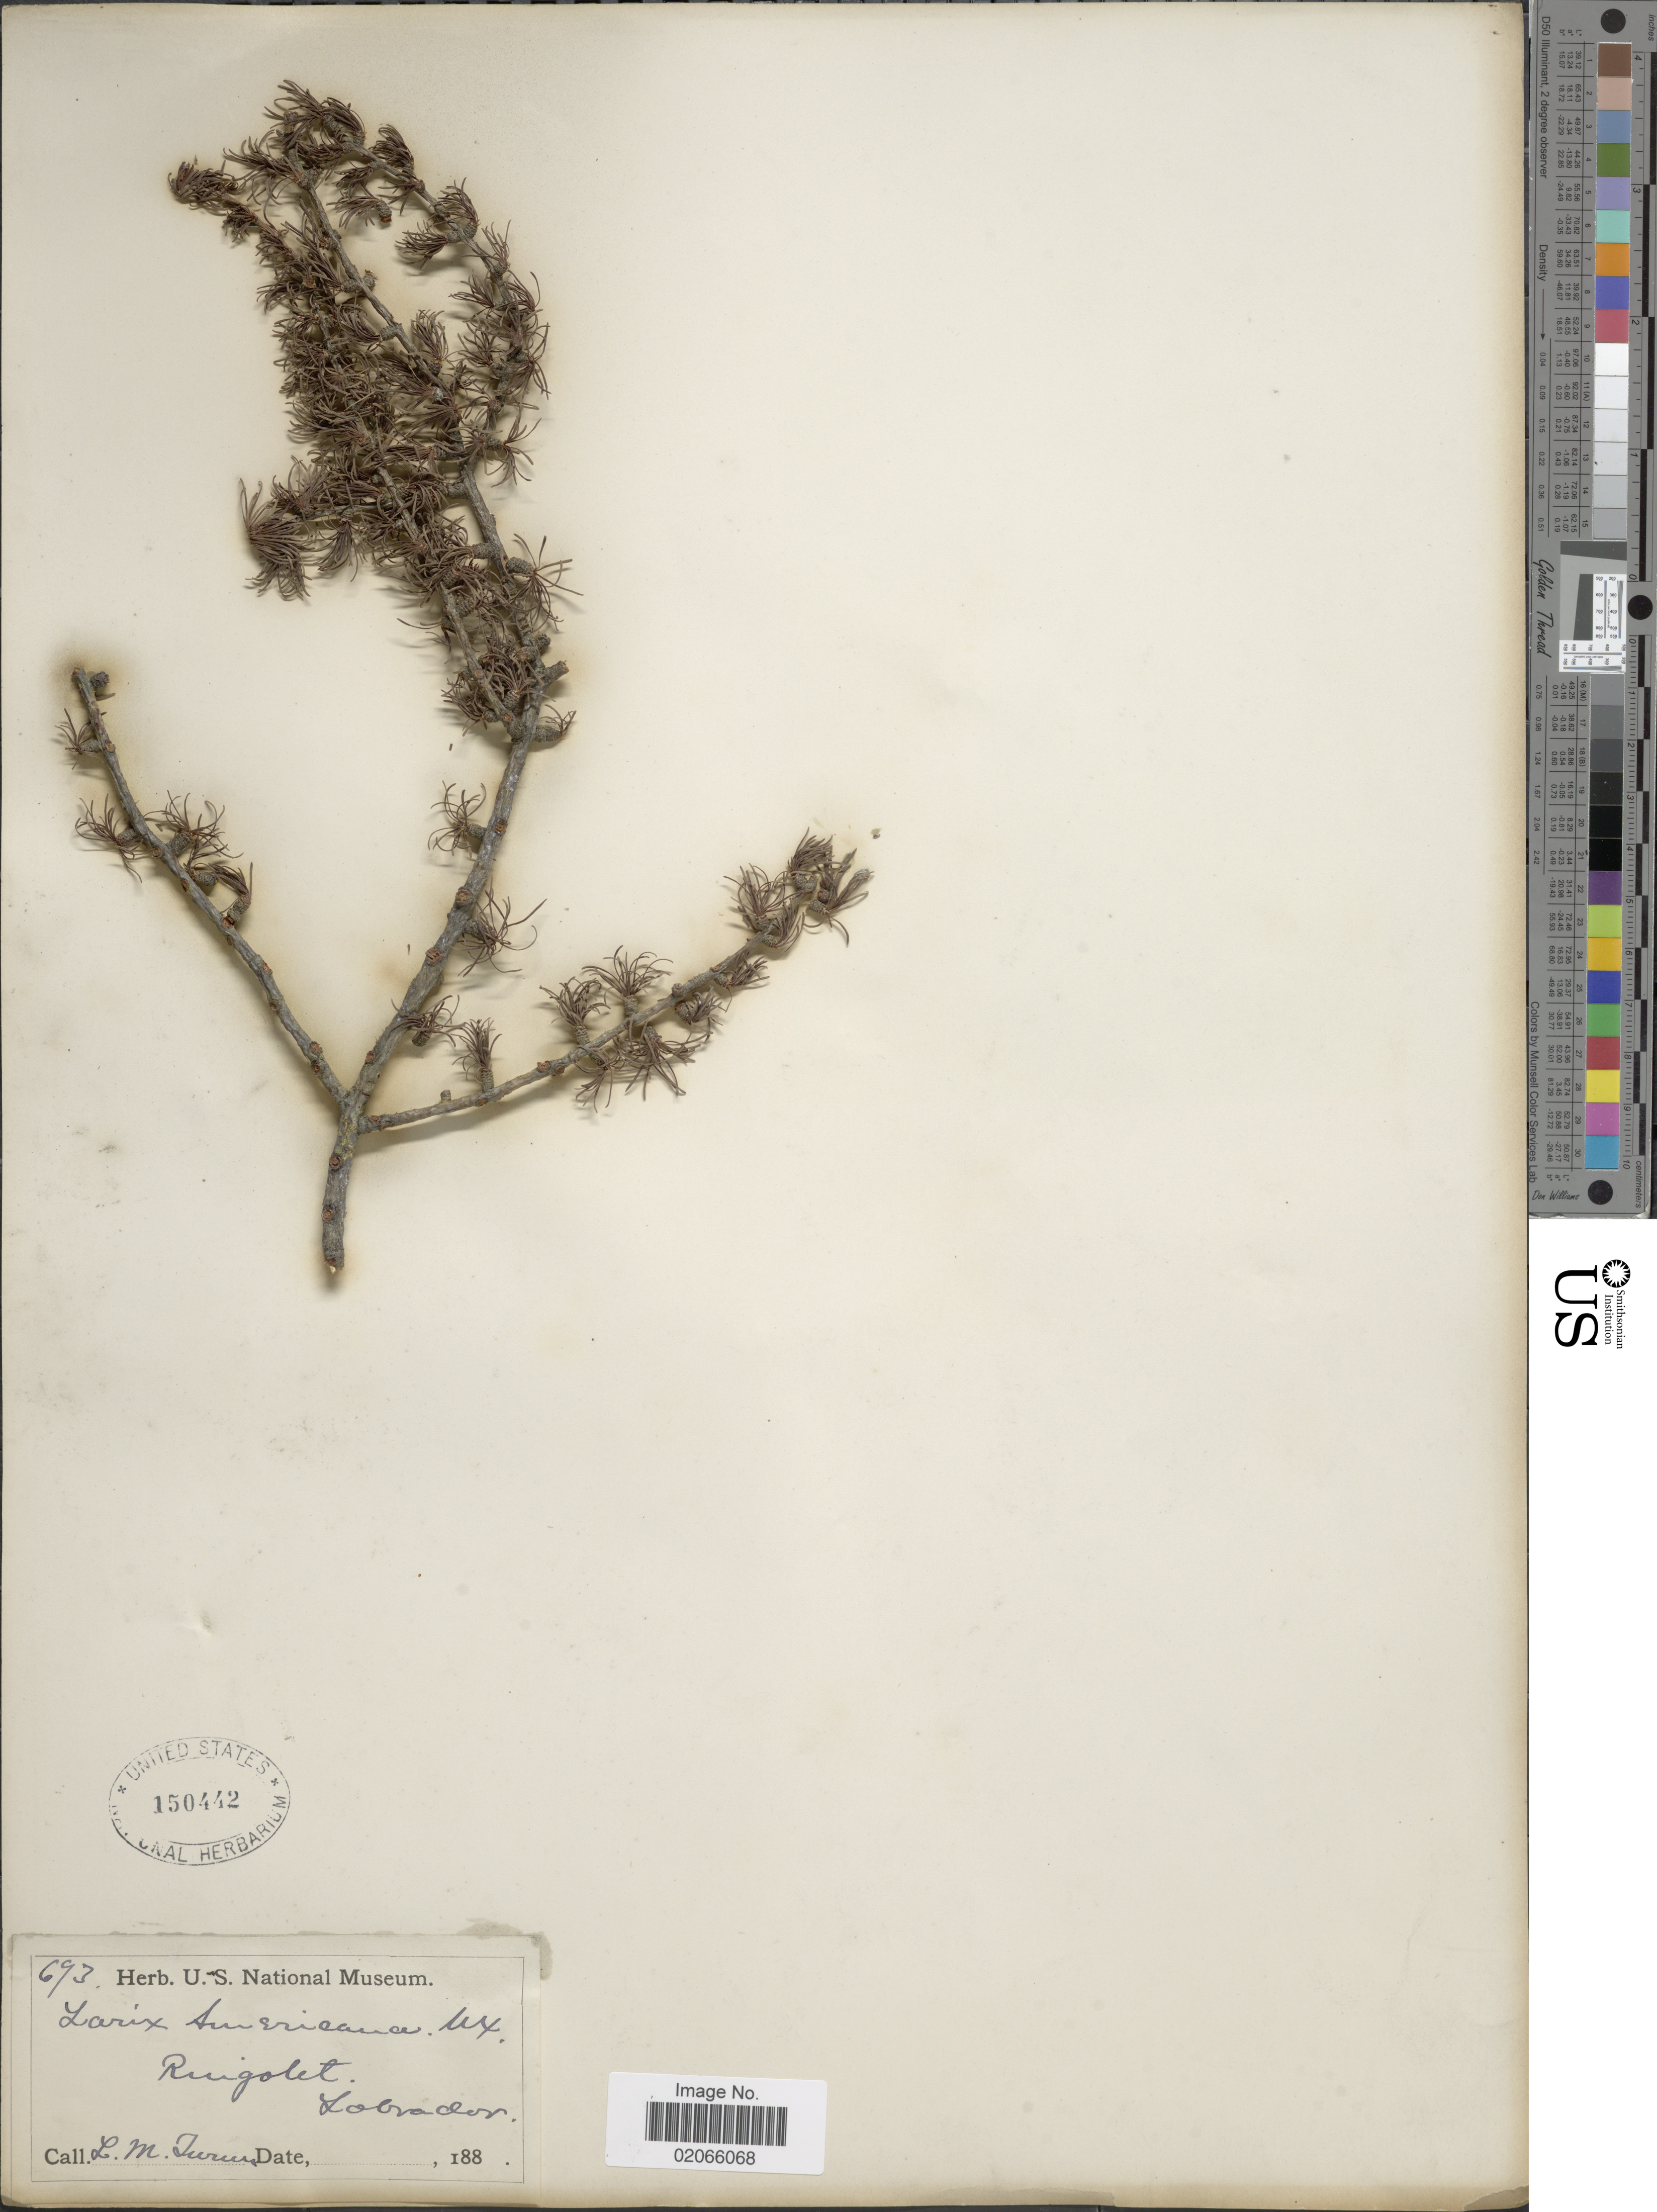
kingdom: Plantae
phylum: Tracheophyta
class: Pinopsida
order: Pinales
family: Pinaceae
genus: Larix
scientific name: Larix laricina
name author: (Du Roi) K. Koch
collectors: L. M. Turner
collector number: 693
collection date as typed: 188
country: Canada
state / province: Newfoundland and Labrador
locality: Rigolet. Labrador.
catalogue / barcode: US 150442